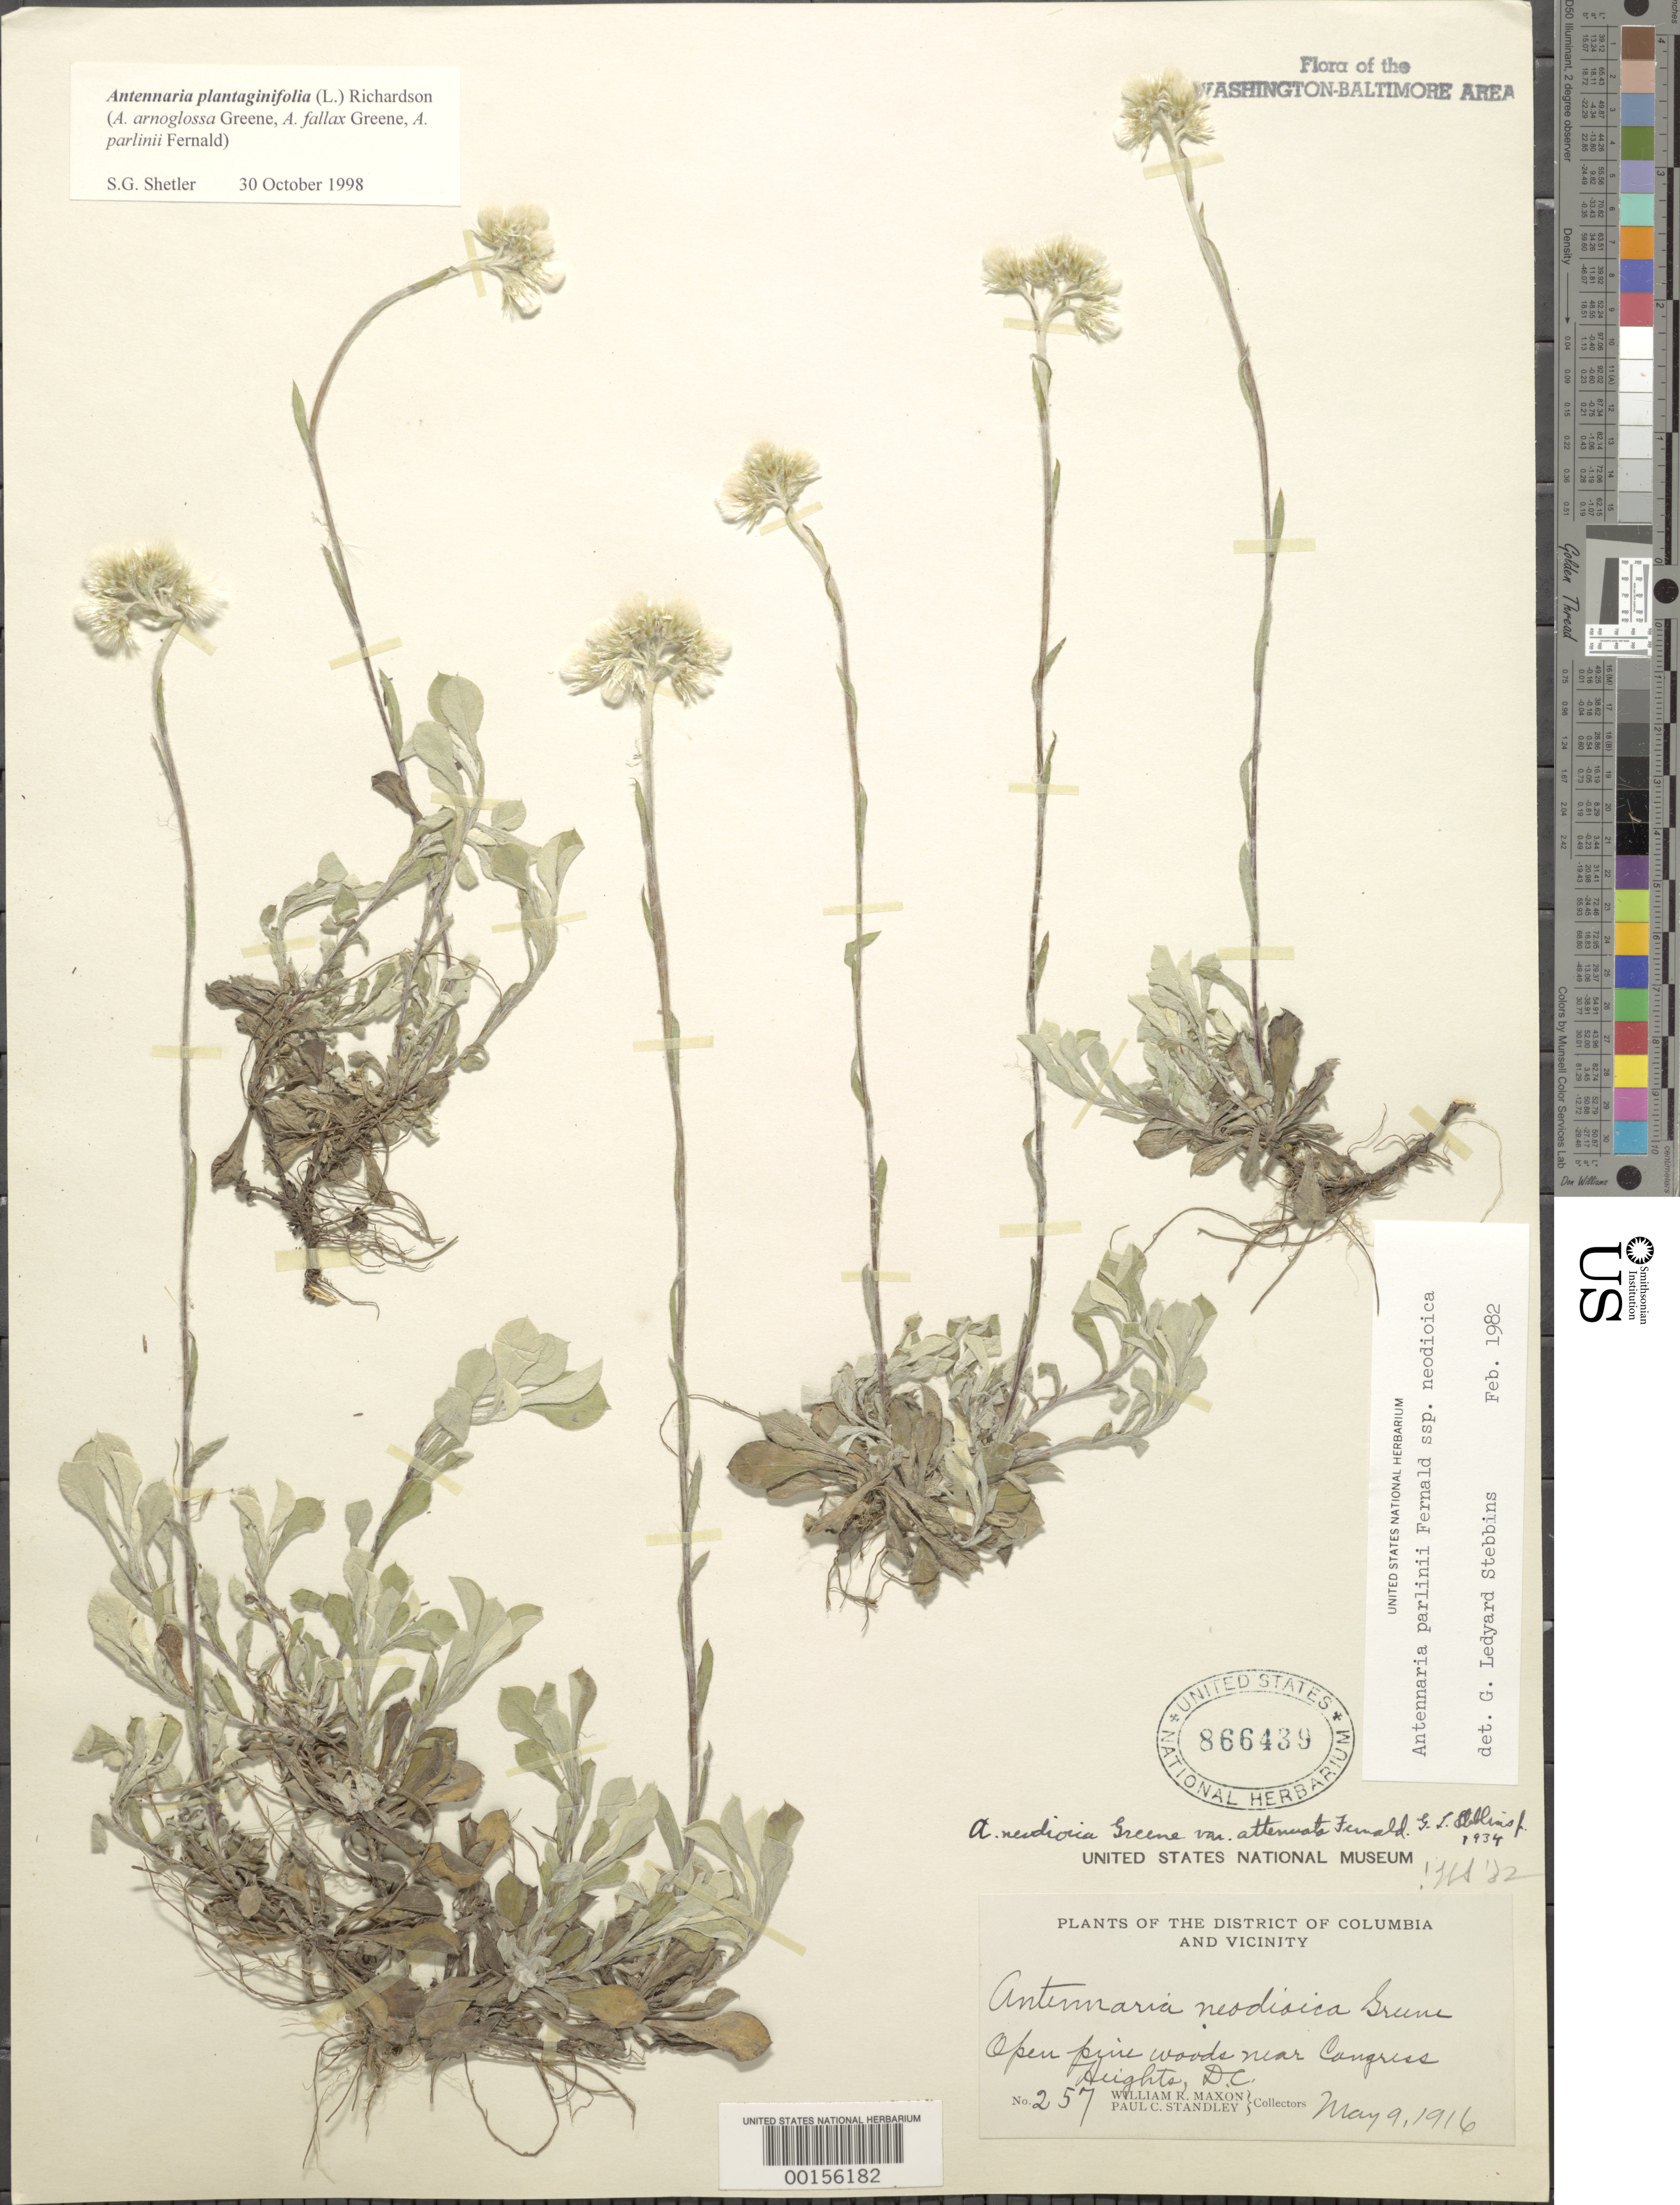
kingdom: Plantae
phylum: Tracheophyta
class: Magnoliopsida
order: Asterales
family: Asteraceae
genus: Antennaria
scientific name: Antennaria neglecta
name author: Greene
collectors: W. R. Maxon & P. C. Standley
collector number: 257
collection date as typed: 09 May 1916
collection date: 1916-05-09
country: United States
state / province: District of Columbia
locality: Near Congress Heights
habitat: Open pine woods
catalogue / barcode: US 866439